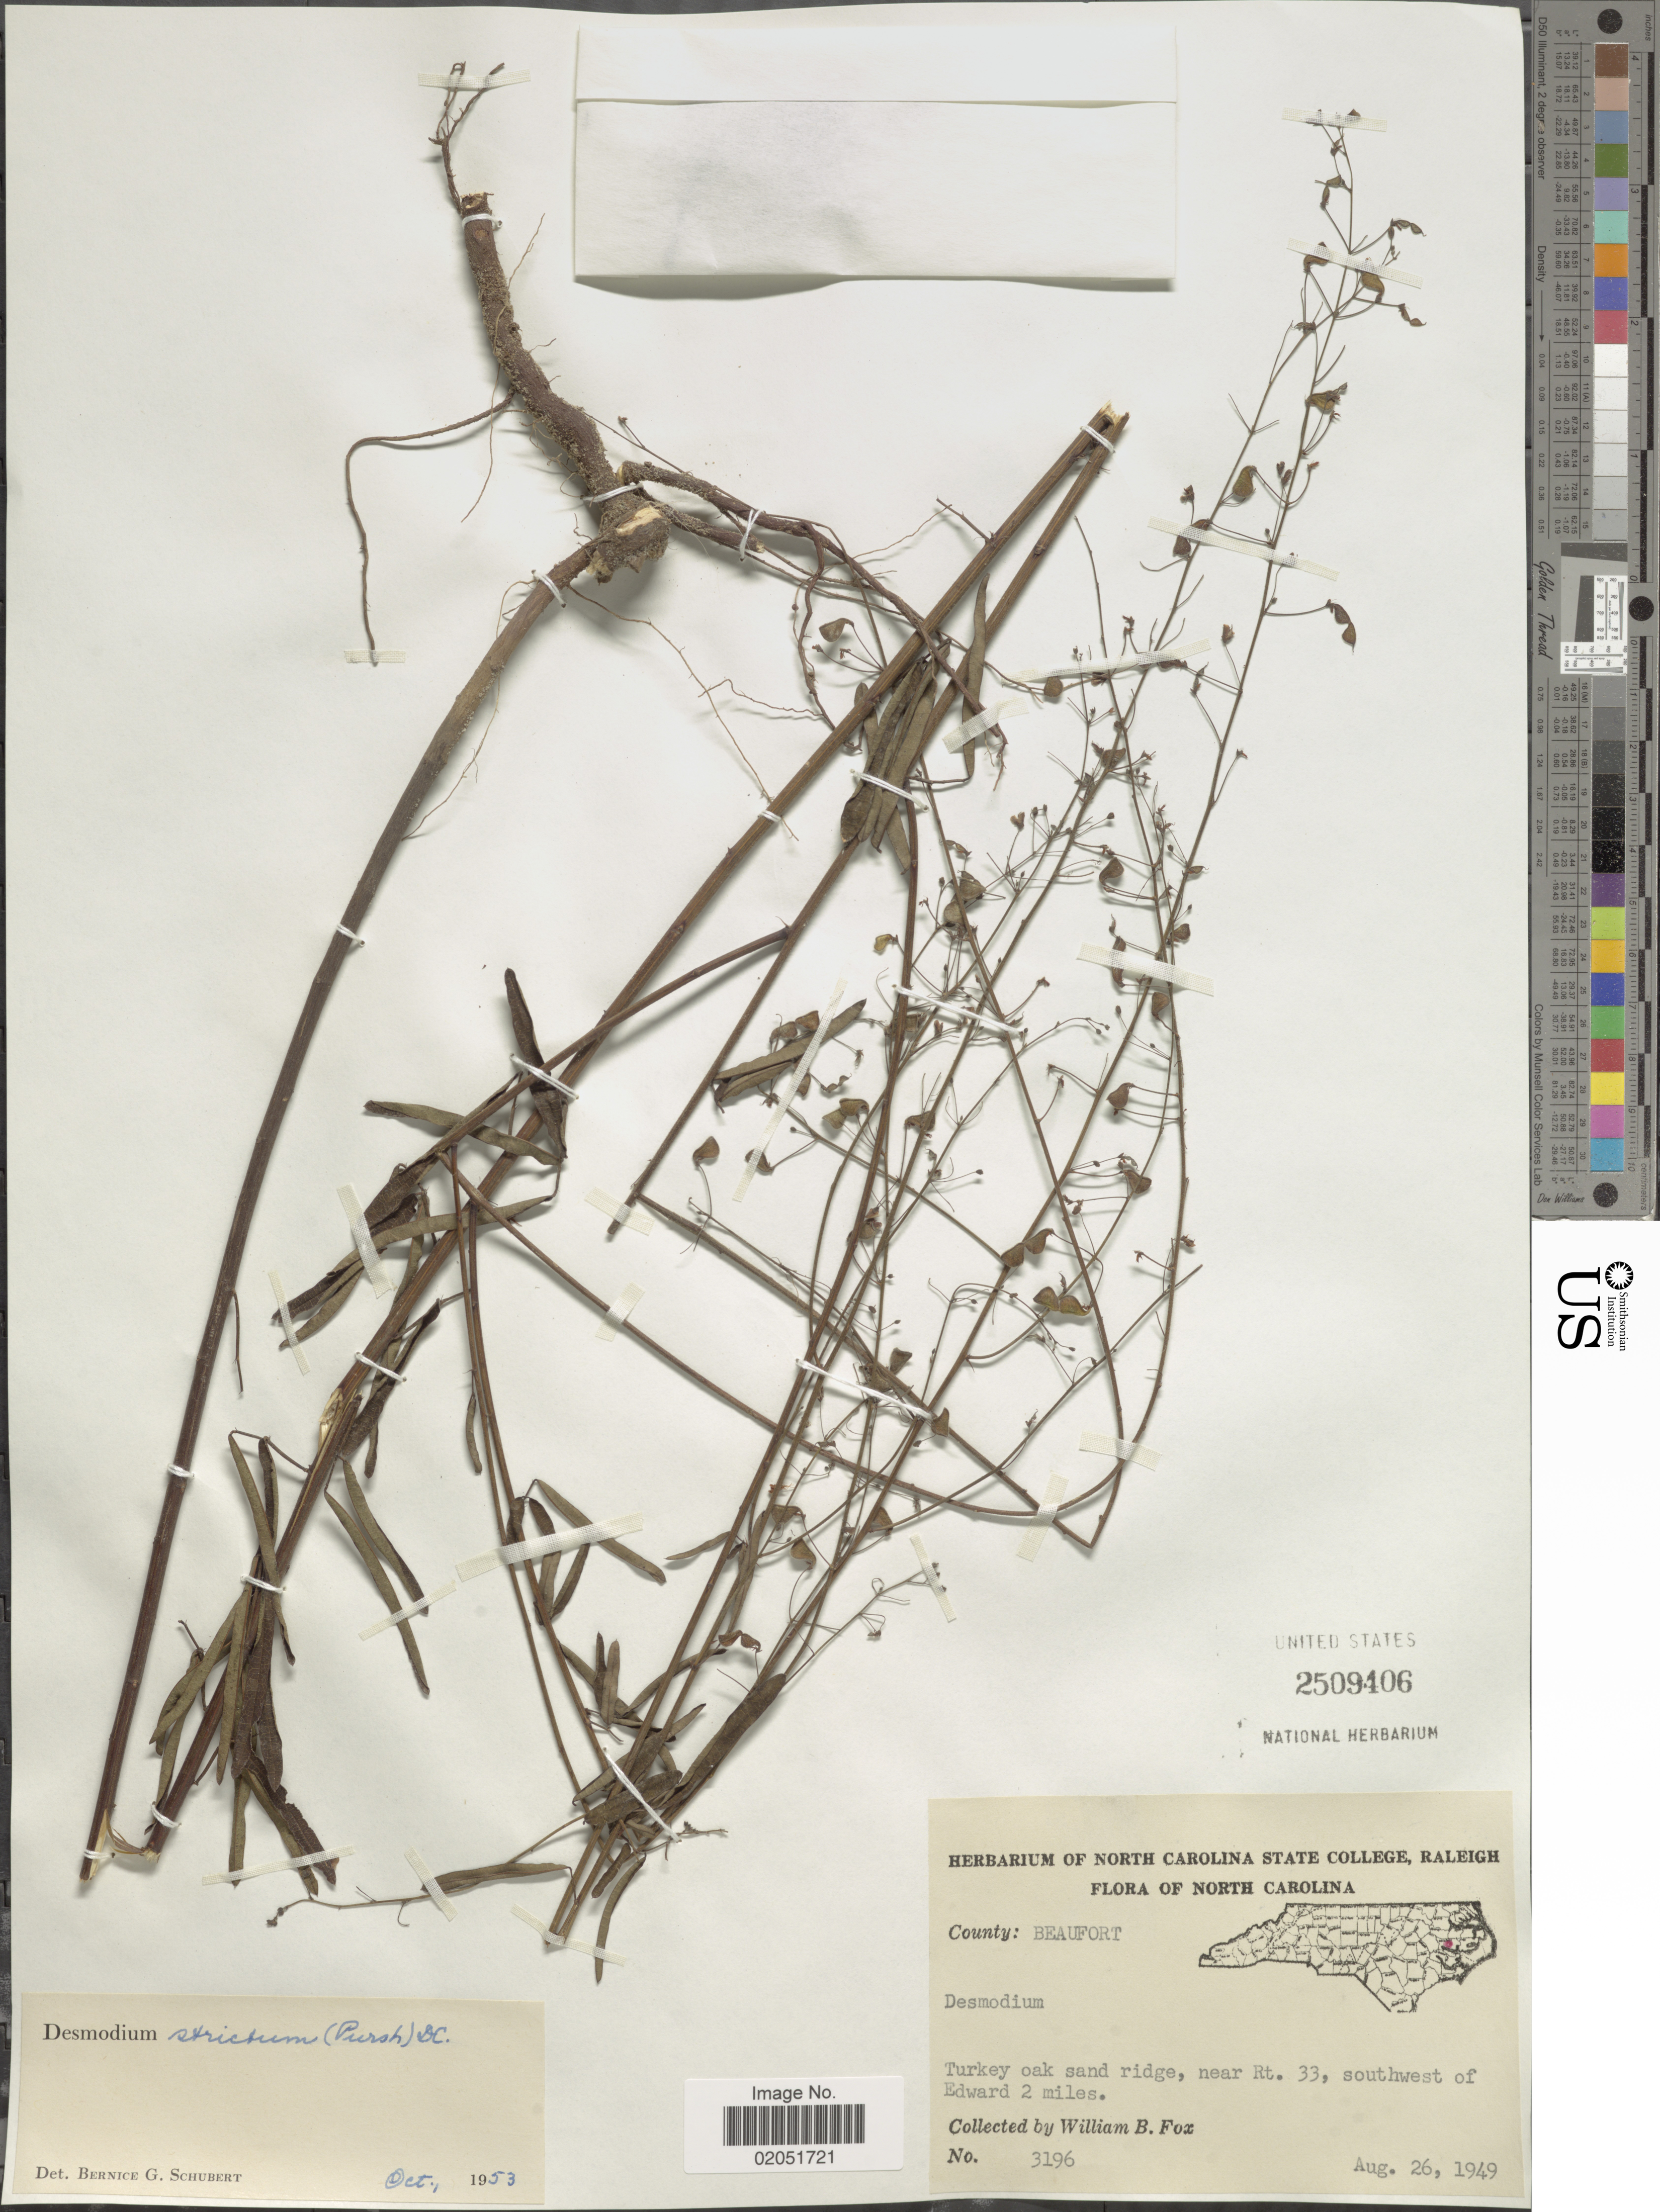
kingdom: Plantae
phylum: Tracheophyta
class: Magnoliopsida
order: Fabales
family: Fabaceae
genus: Desmodium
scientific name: Desmodium strictum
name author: (Pursh) DC.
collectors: W. B. Fox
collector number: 3196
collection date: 1949-08-26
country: United States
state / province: North Carolina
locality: County: Beaufort, Turkey oak and ridge, near Rt. 33, southwest of Edward 2 miles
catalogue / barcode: US 2509406